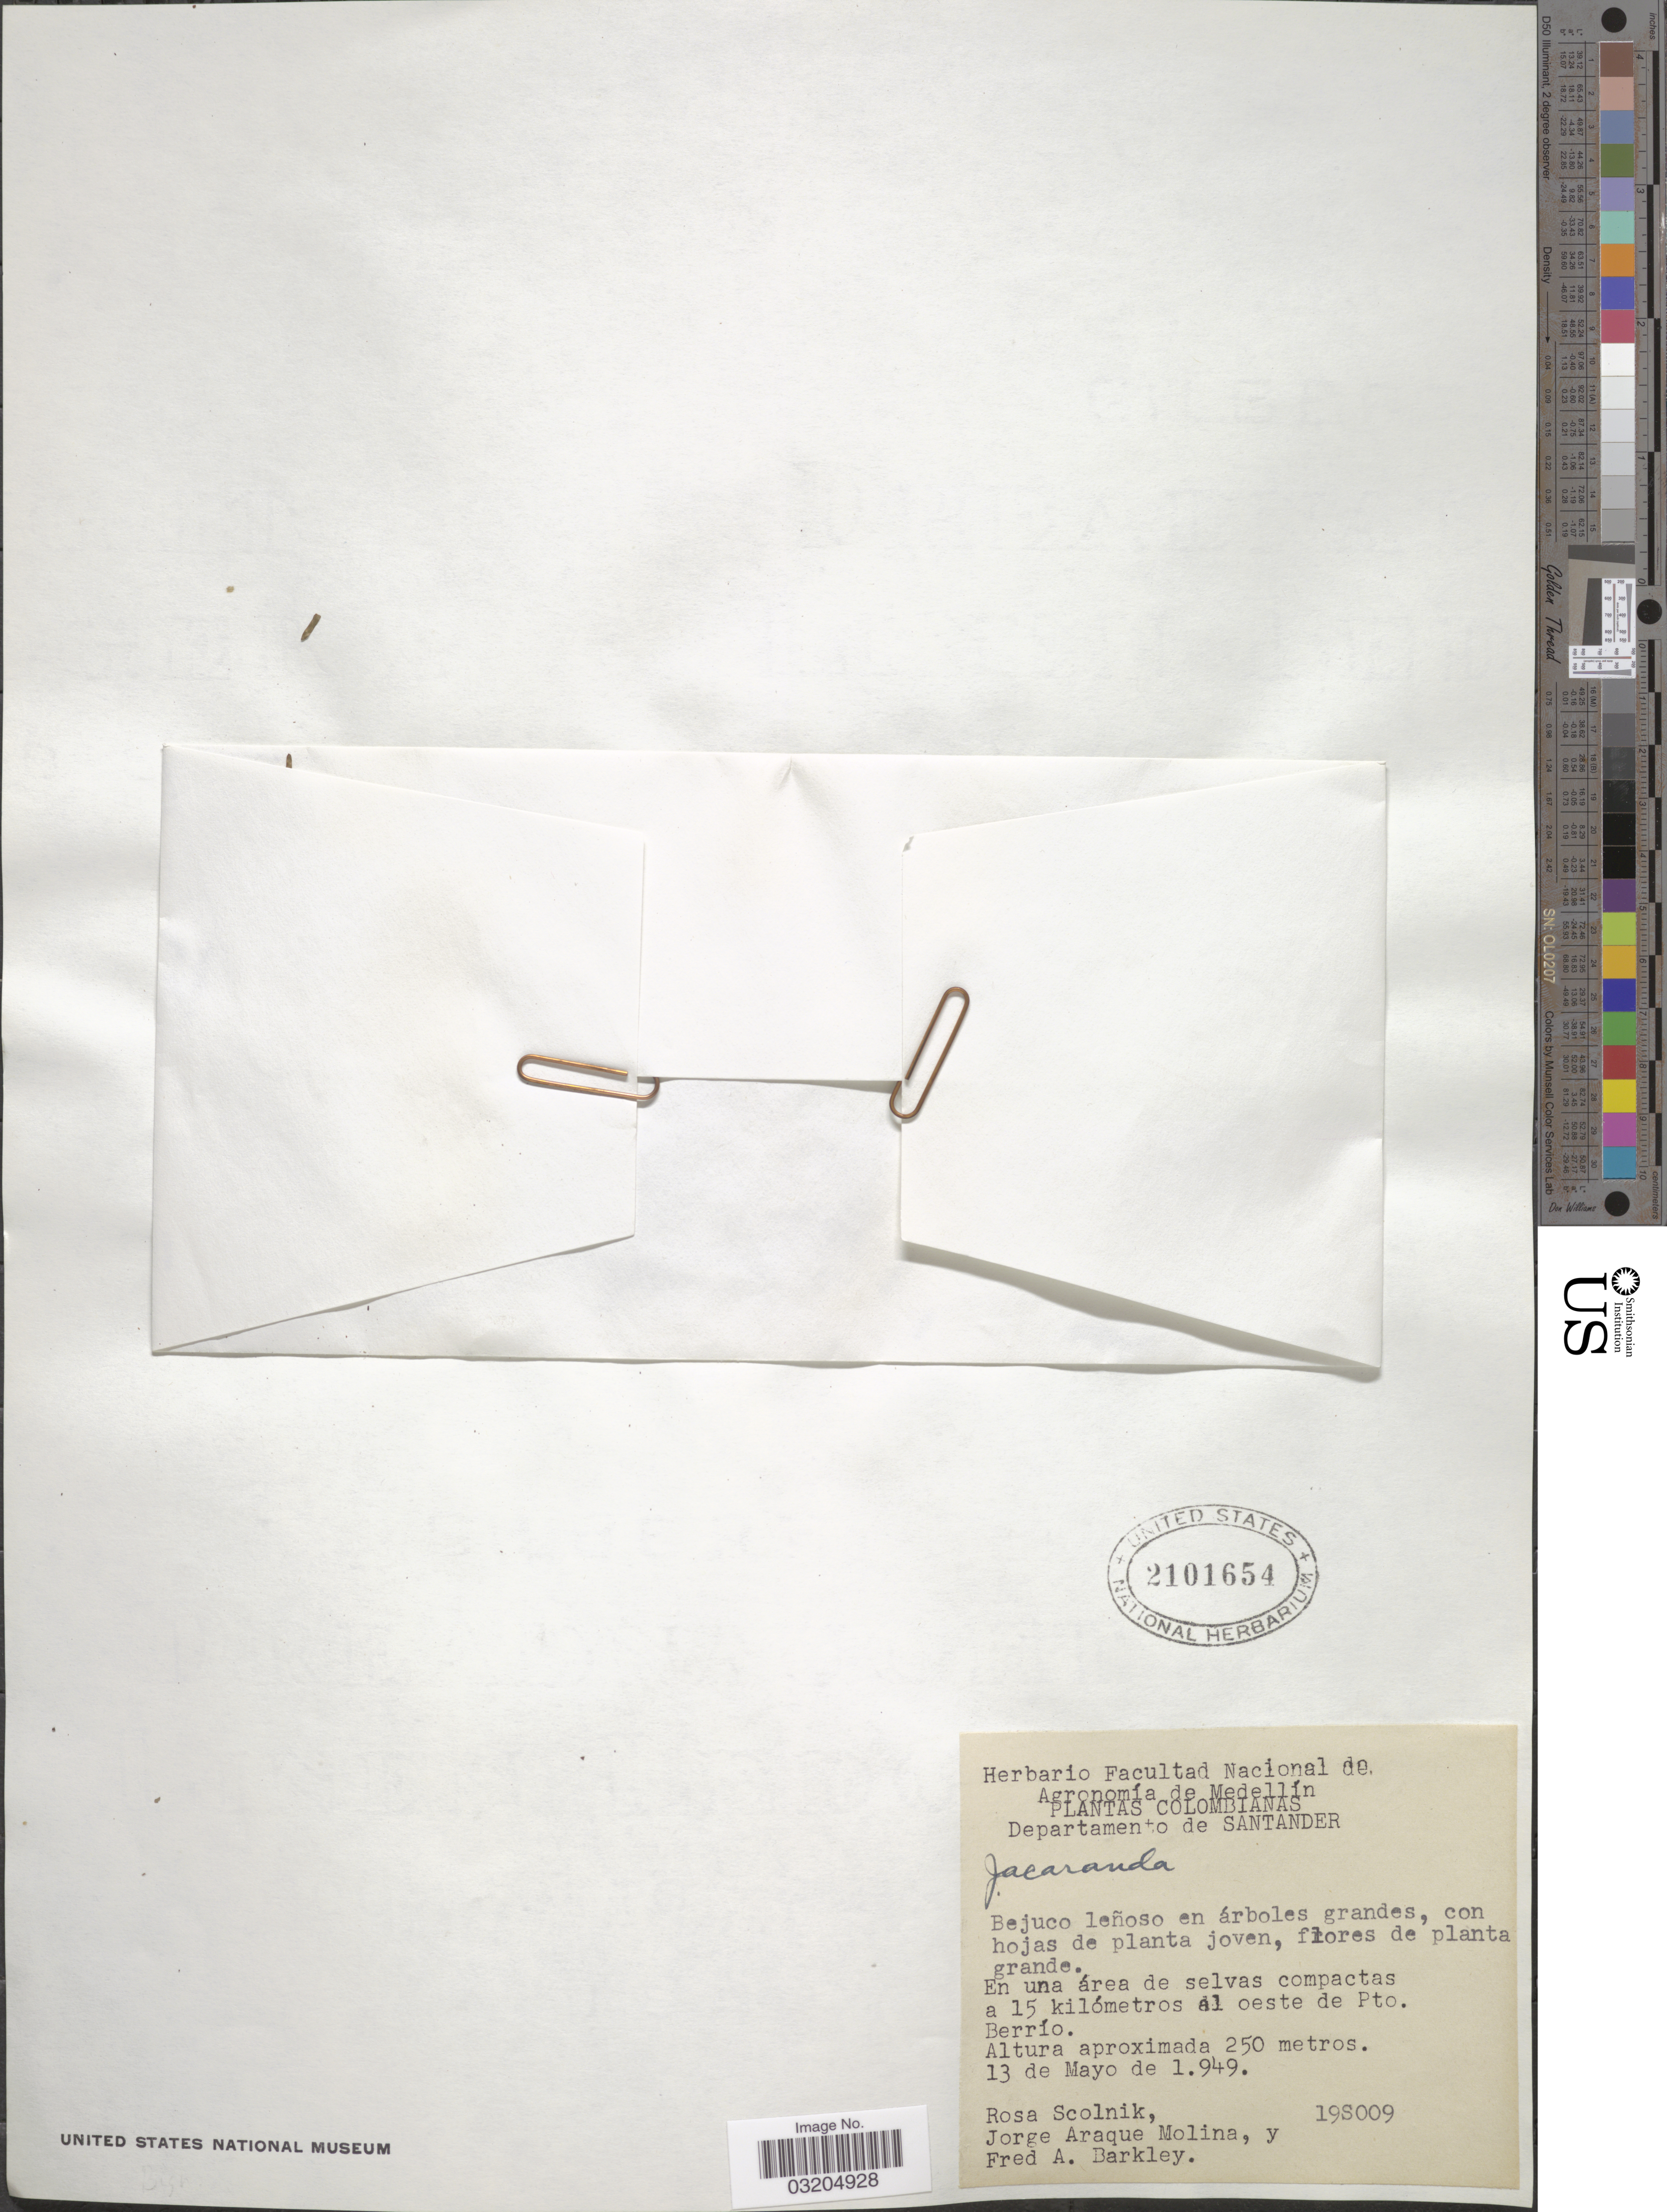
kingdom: Plantae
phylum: Tracheophyta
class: Magnoliopsida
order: Lamiales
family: Bignoniaceae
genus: Jacaranda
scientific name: Jacaranda sp.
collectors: R. Scolnik, J. A. Molina & F. A. Barkley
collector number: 19S009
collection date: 1949-05-13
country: Colombia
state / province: Santander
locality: Departamento de Santander. En una área de selvas compactas a 15 kilómetros al oeste de Pto. Berrío.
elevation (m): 250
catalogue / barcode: US 2101654